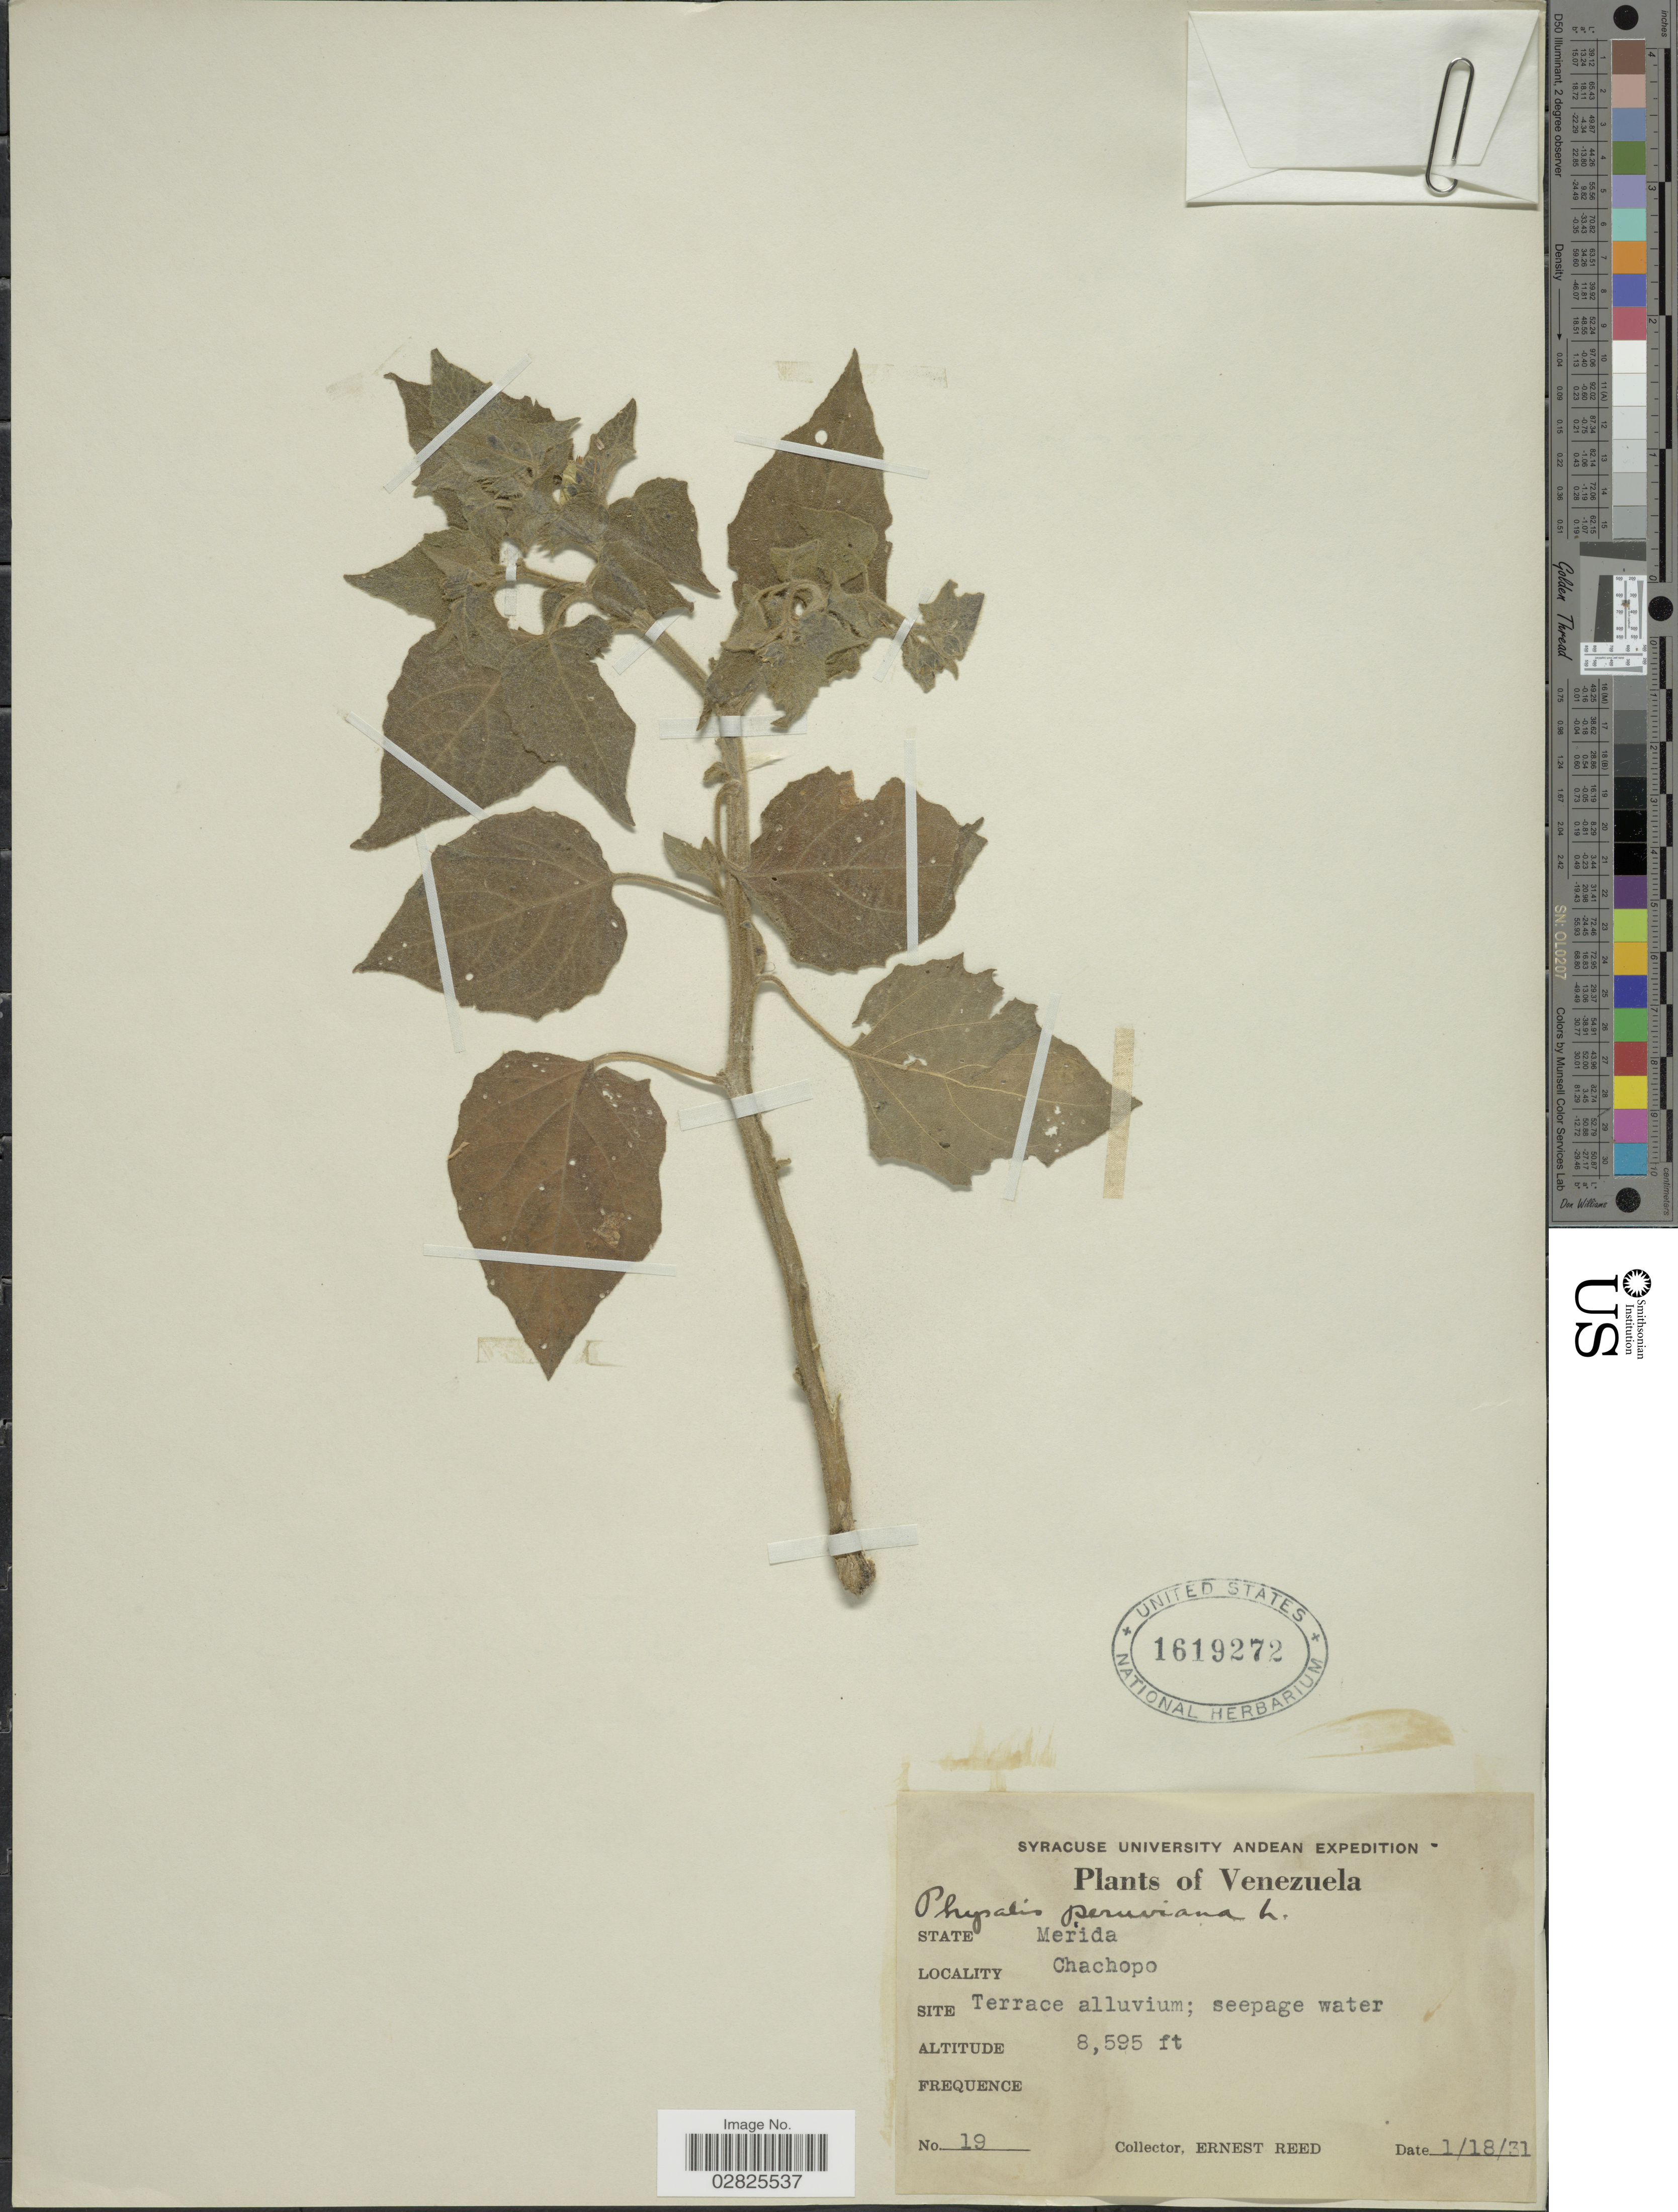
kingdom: Plantae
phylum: Tracheophyta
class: Magnoliopsida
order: Solanales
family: Solanaceae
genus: Physalis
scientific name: Physalis peruviana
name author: L.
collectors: E. Reed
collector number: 19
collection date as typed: Transcribed d/m/y: 18/1/31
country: Venezuela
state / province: Mérida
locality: Chachopo.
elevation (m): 2620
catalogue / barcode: US 1619272